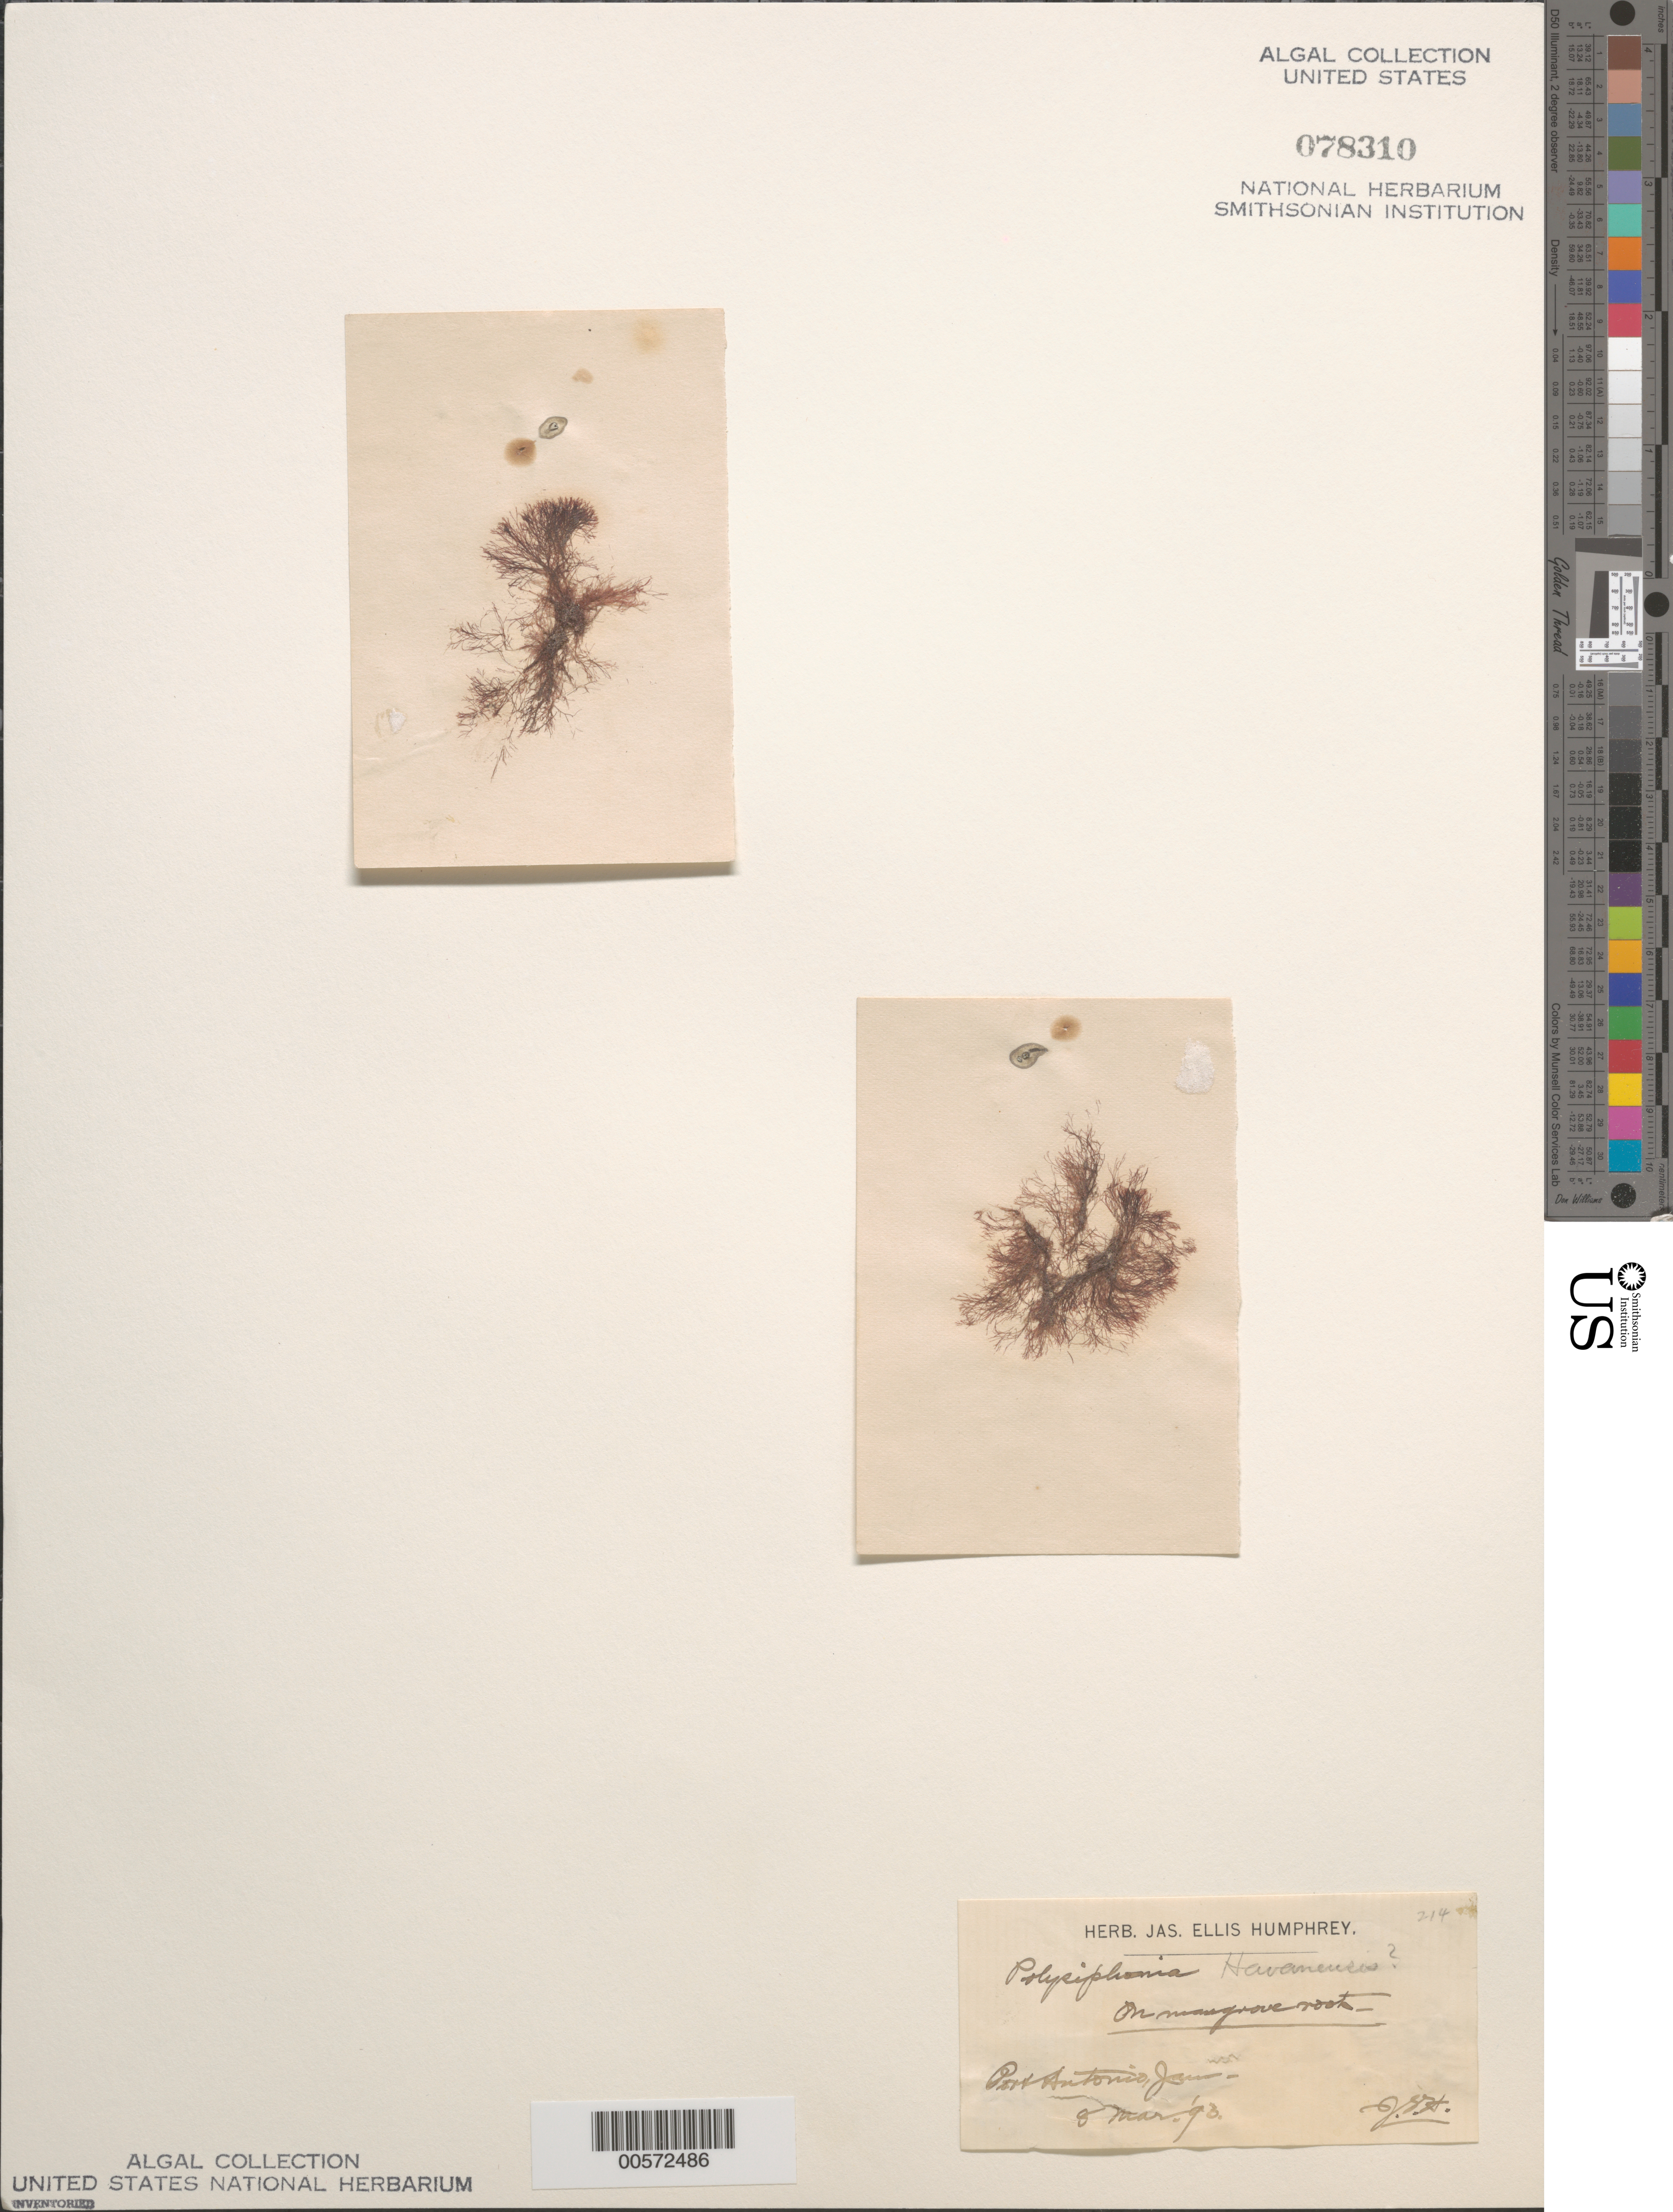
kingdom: Plantae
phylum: Rhodophyta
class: Florideophyceae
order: Ceramiales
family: Rhodomelaceae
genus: Polysiphonia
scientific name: Polysiphonia havanensis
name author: Mont.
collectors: J. Humphrey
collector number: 214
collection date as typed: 08 Mar 1893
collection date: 1893-03-08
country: Jamaica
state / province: Portland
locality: Port antonio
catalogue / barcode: US 78310